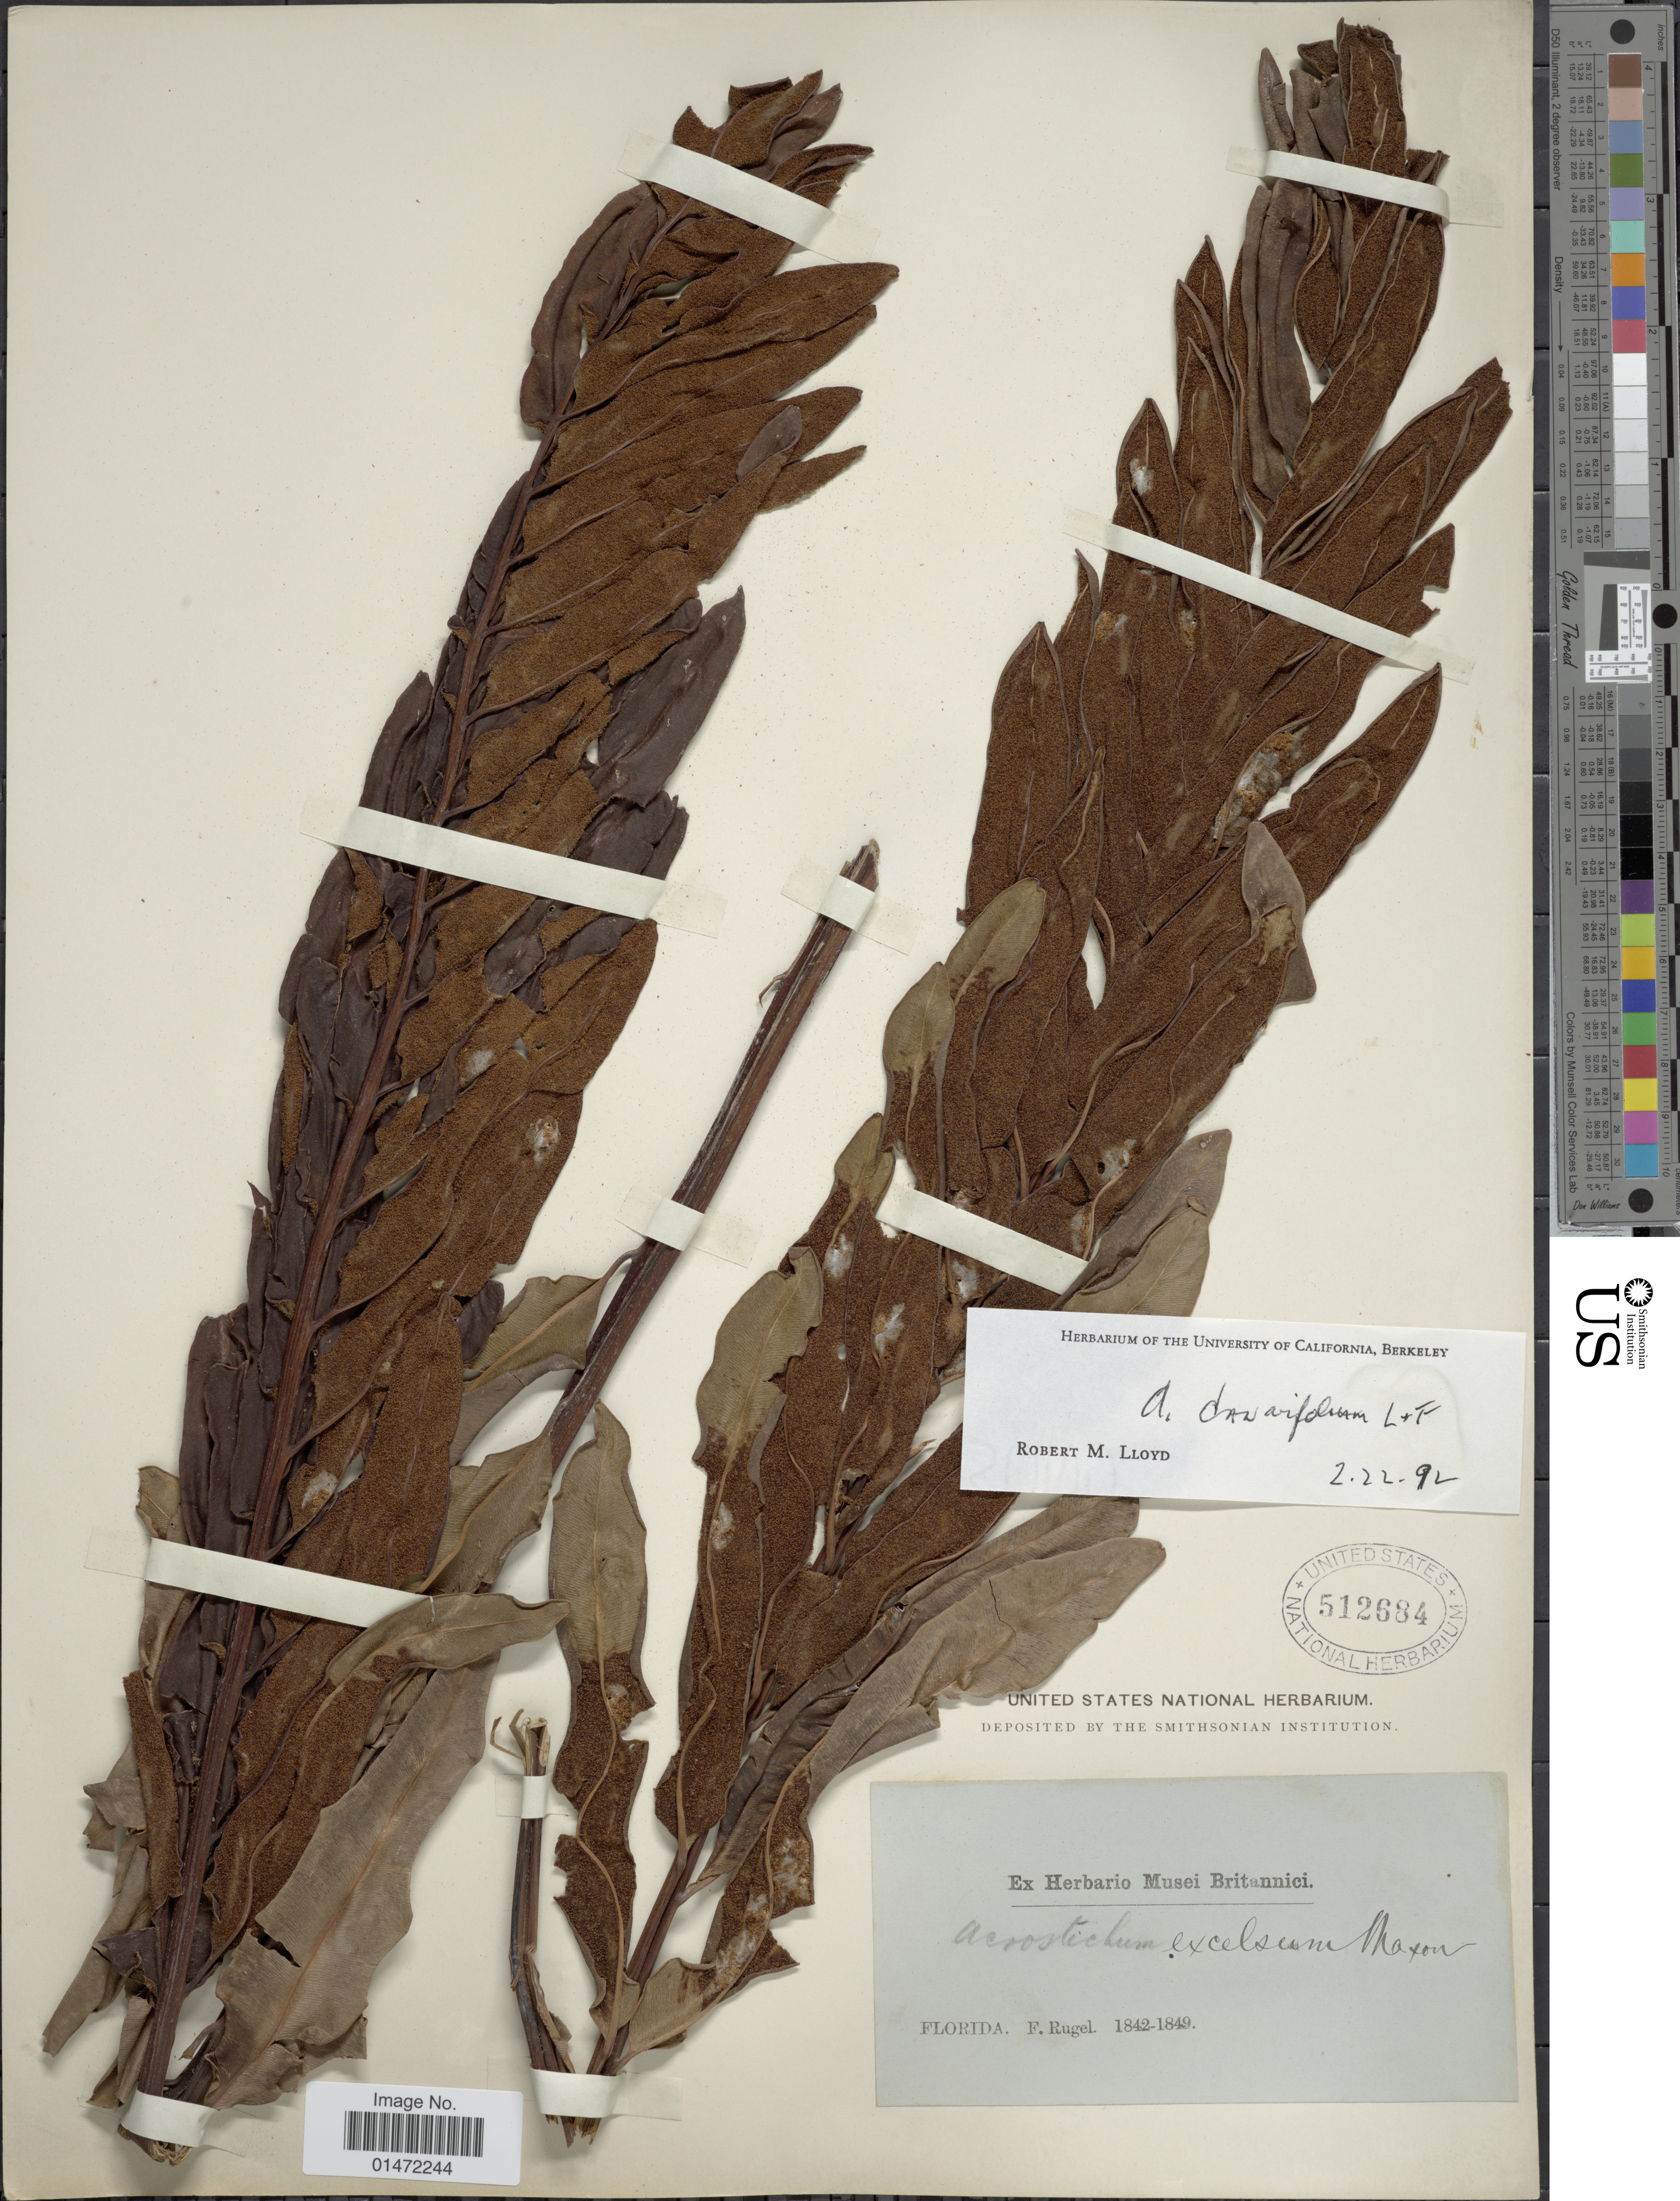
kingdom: Plantae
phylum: Tracheophyta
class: Polypodiopsida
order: Polypodiales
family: Pteridaceae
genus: Acrostichum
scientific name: Acrostichum danaeifolium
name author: Langsd. & Fisch.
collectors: F. Rugel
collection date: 1842/1849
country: United States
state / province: Florida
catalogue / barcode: US 512684